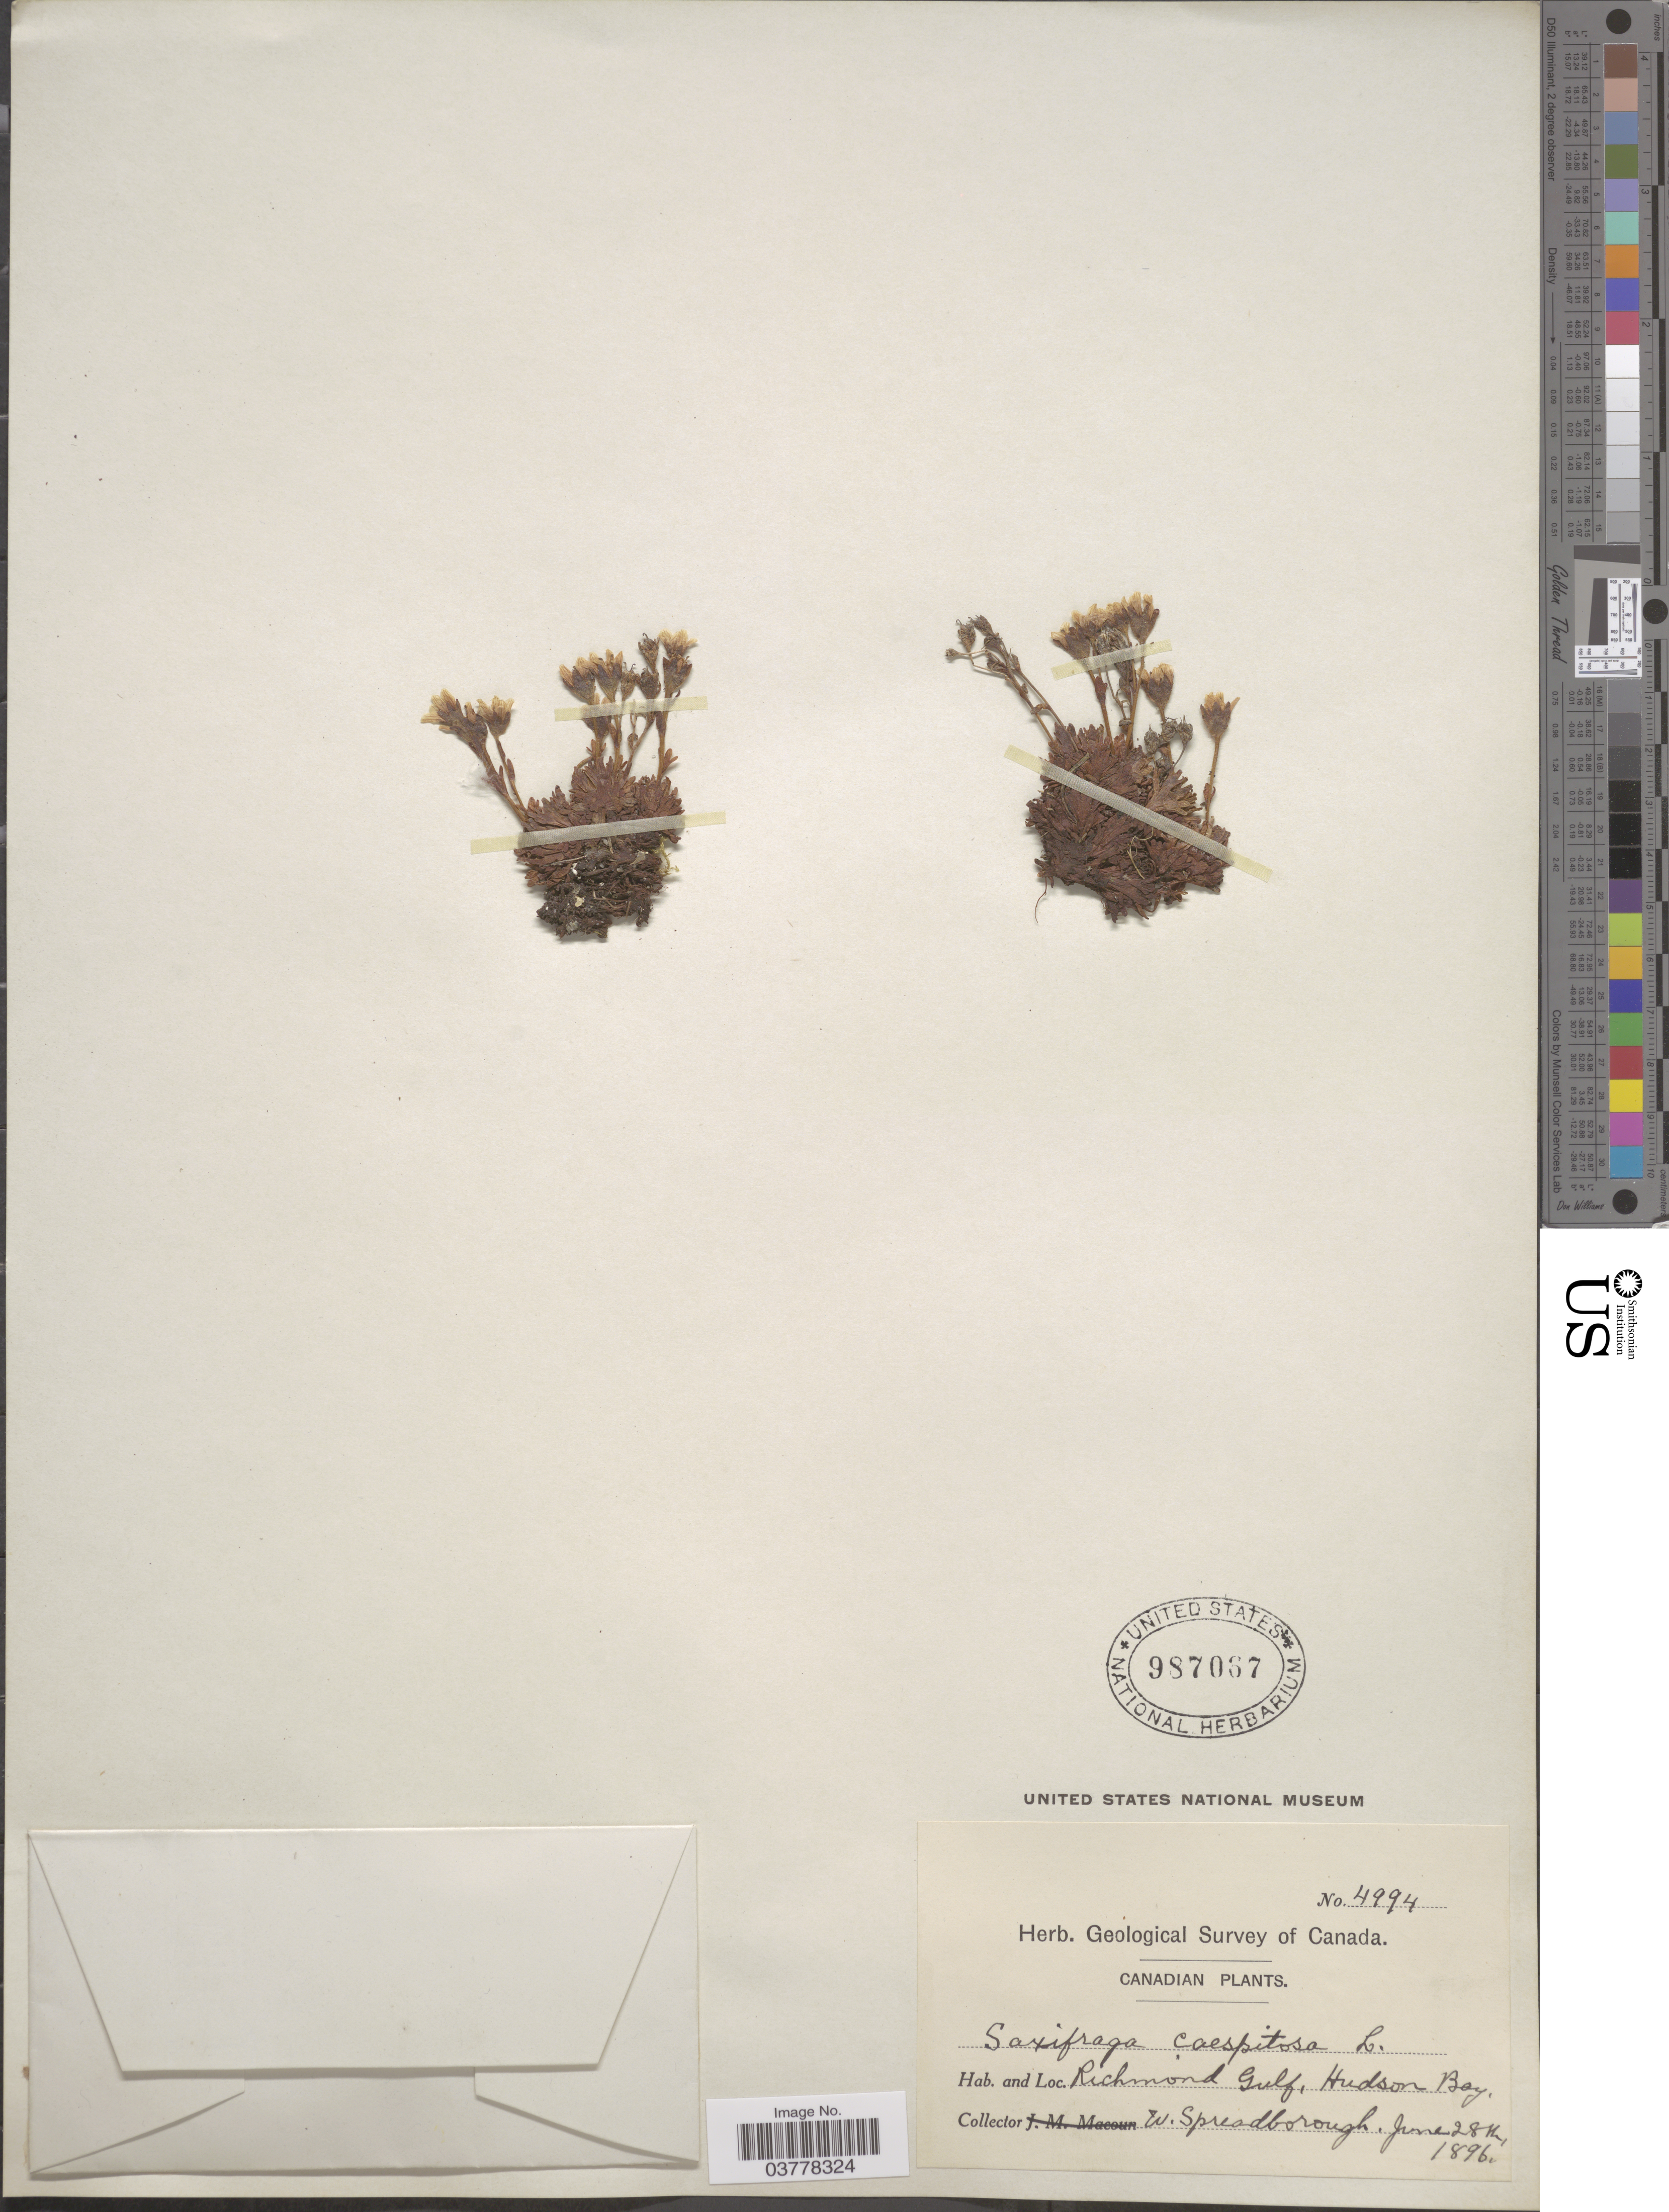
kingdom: Plantae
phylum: Tracheophyta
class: Magnoliopsida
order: Saxifragales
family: Saxifragaceae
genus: Saxifraga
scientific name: Saxifraga caespitosa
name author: L.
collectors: W. Spreadborough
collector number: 4994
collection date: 1896-06-28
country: Canada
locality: Richmond Gulf, Hudson Bay.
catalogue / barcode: US 987067